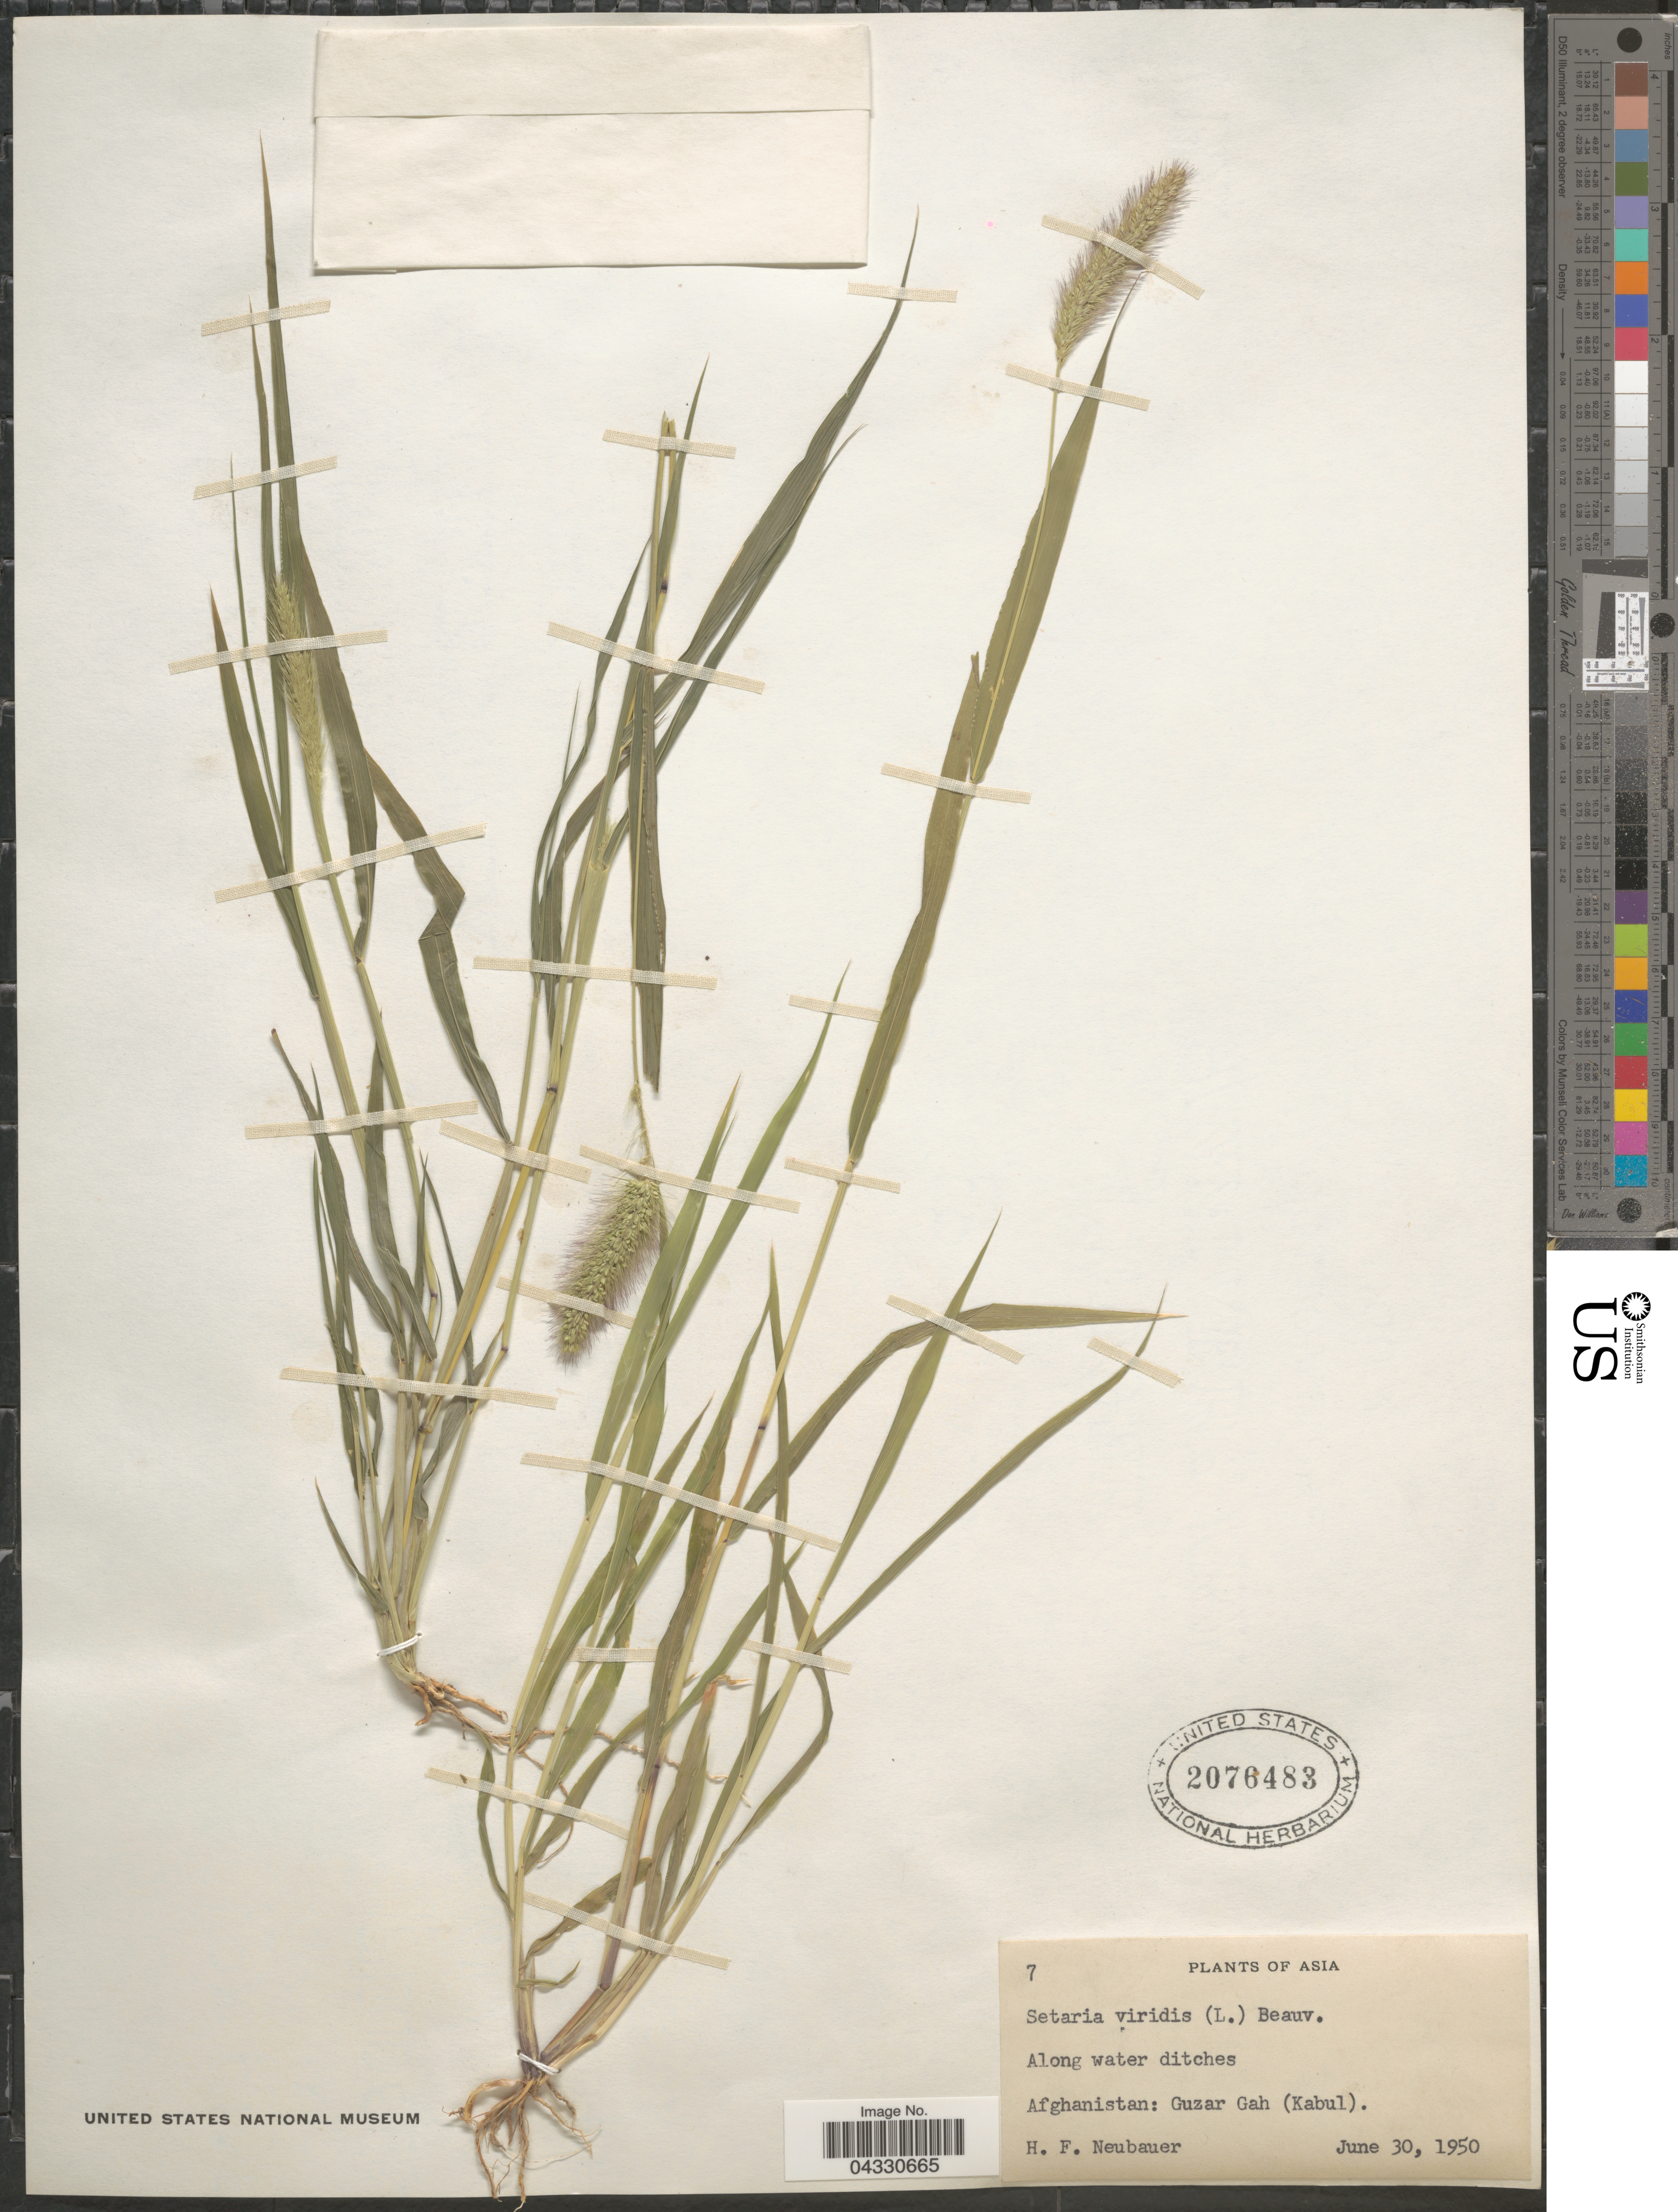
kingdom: Plantae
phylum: Tracheophyta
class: Liliopsida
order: Poales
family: Poaceae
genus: Setaria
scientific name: Setaria viridis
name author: (L.) P. Beauv.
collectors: H. Neubauer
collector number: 7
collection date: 1950-06-30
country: Afghanistan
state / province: Kabul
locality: Guzar Gah.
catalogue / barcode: US 2076483